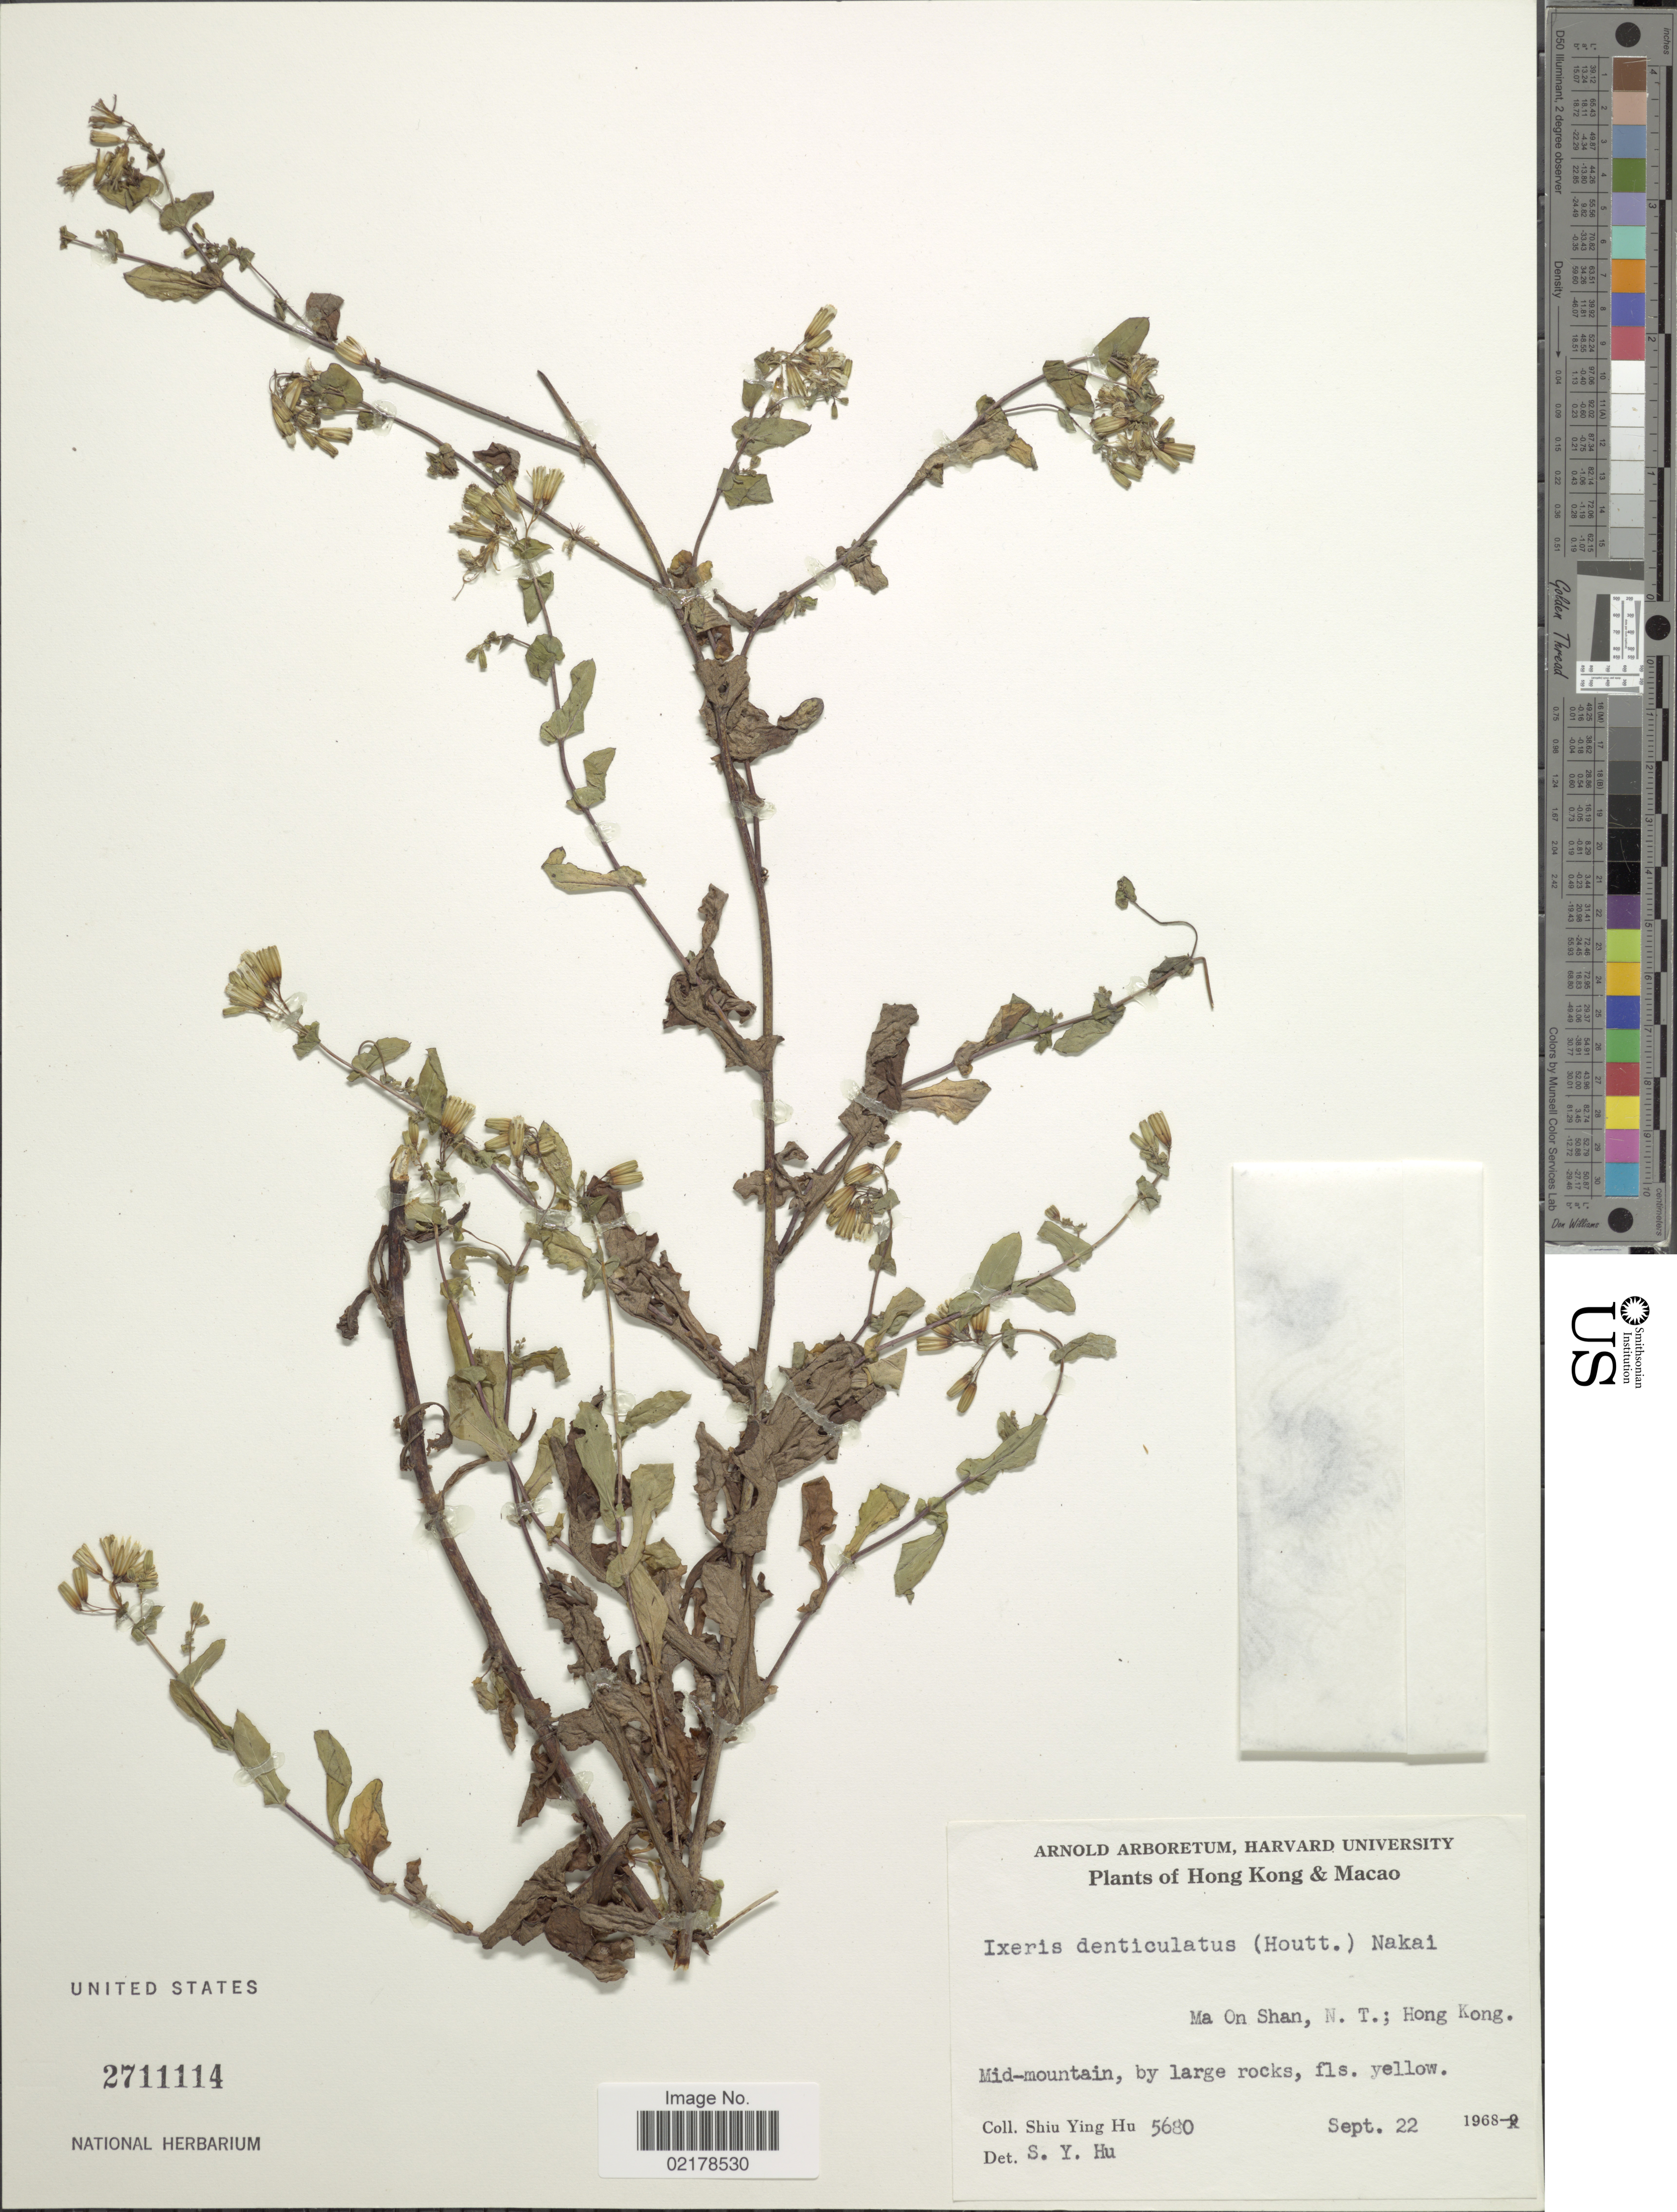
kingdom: Plantae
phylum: Tracheophyta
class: Magnoliopsida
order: Asterales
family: Asteraceae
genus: Crepidiastrum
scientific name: Crepidiastrum denticulatum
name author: (Houtt.) Pak & Kawano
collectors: S. Y. Hu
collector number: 5680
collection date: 1968-09-22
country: China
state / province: Hong Kong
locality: Macao, Ma On Shan, N.T. Mid-mountain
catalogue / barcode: US 2711114